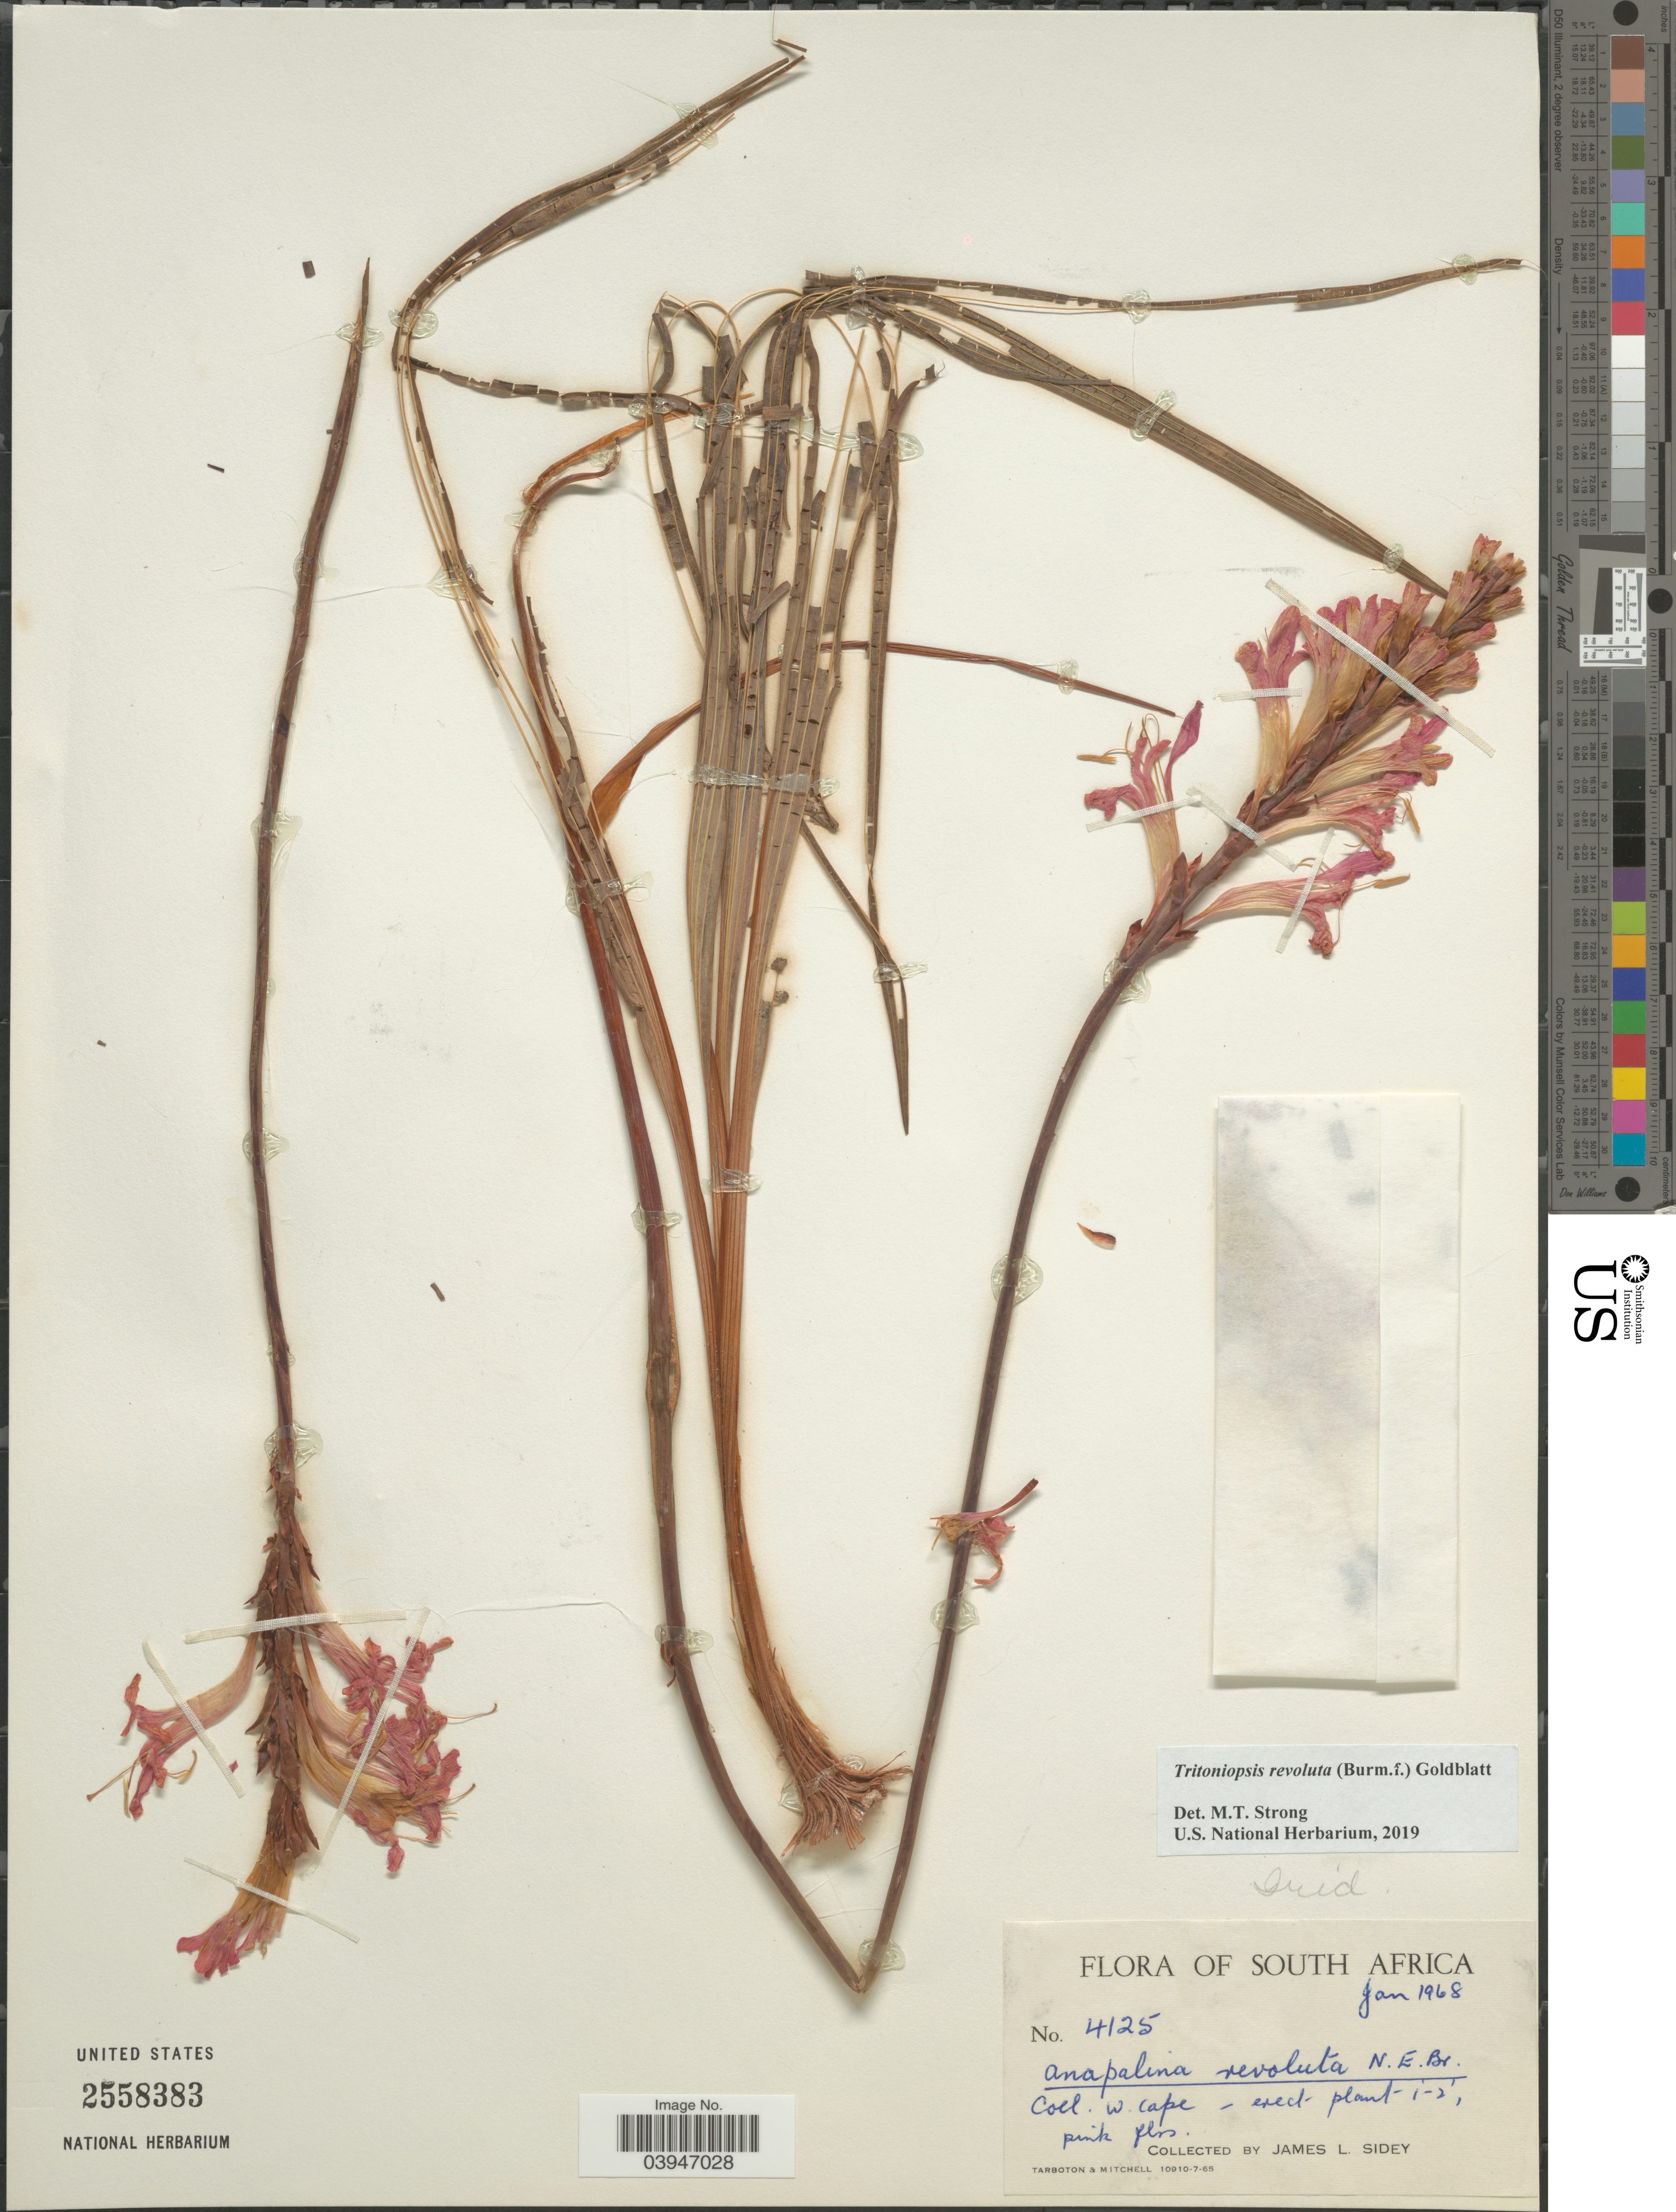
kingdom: Plantae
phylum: Tracheophyta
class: Liliopsida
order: Asparagales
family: Iridaceae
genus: Tritoniopsis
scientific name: Tritoniopsis revoluta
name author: (Burm. f.) Goldblatt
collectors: J. L. Sidey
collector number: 4125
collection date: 1968-01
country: South Africa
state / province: Western Cape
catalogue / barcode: US 2558383